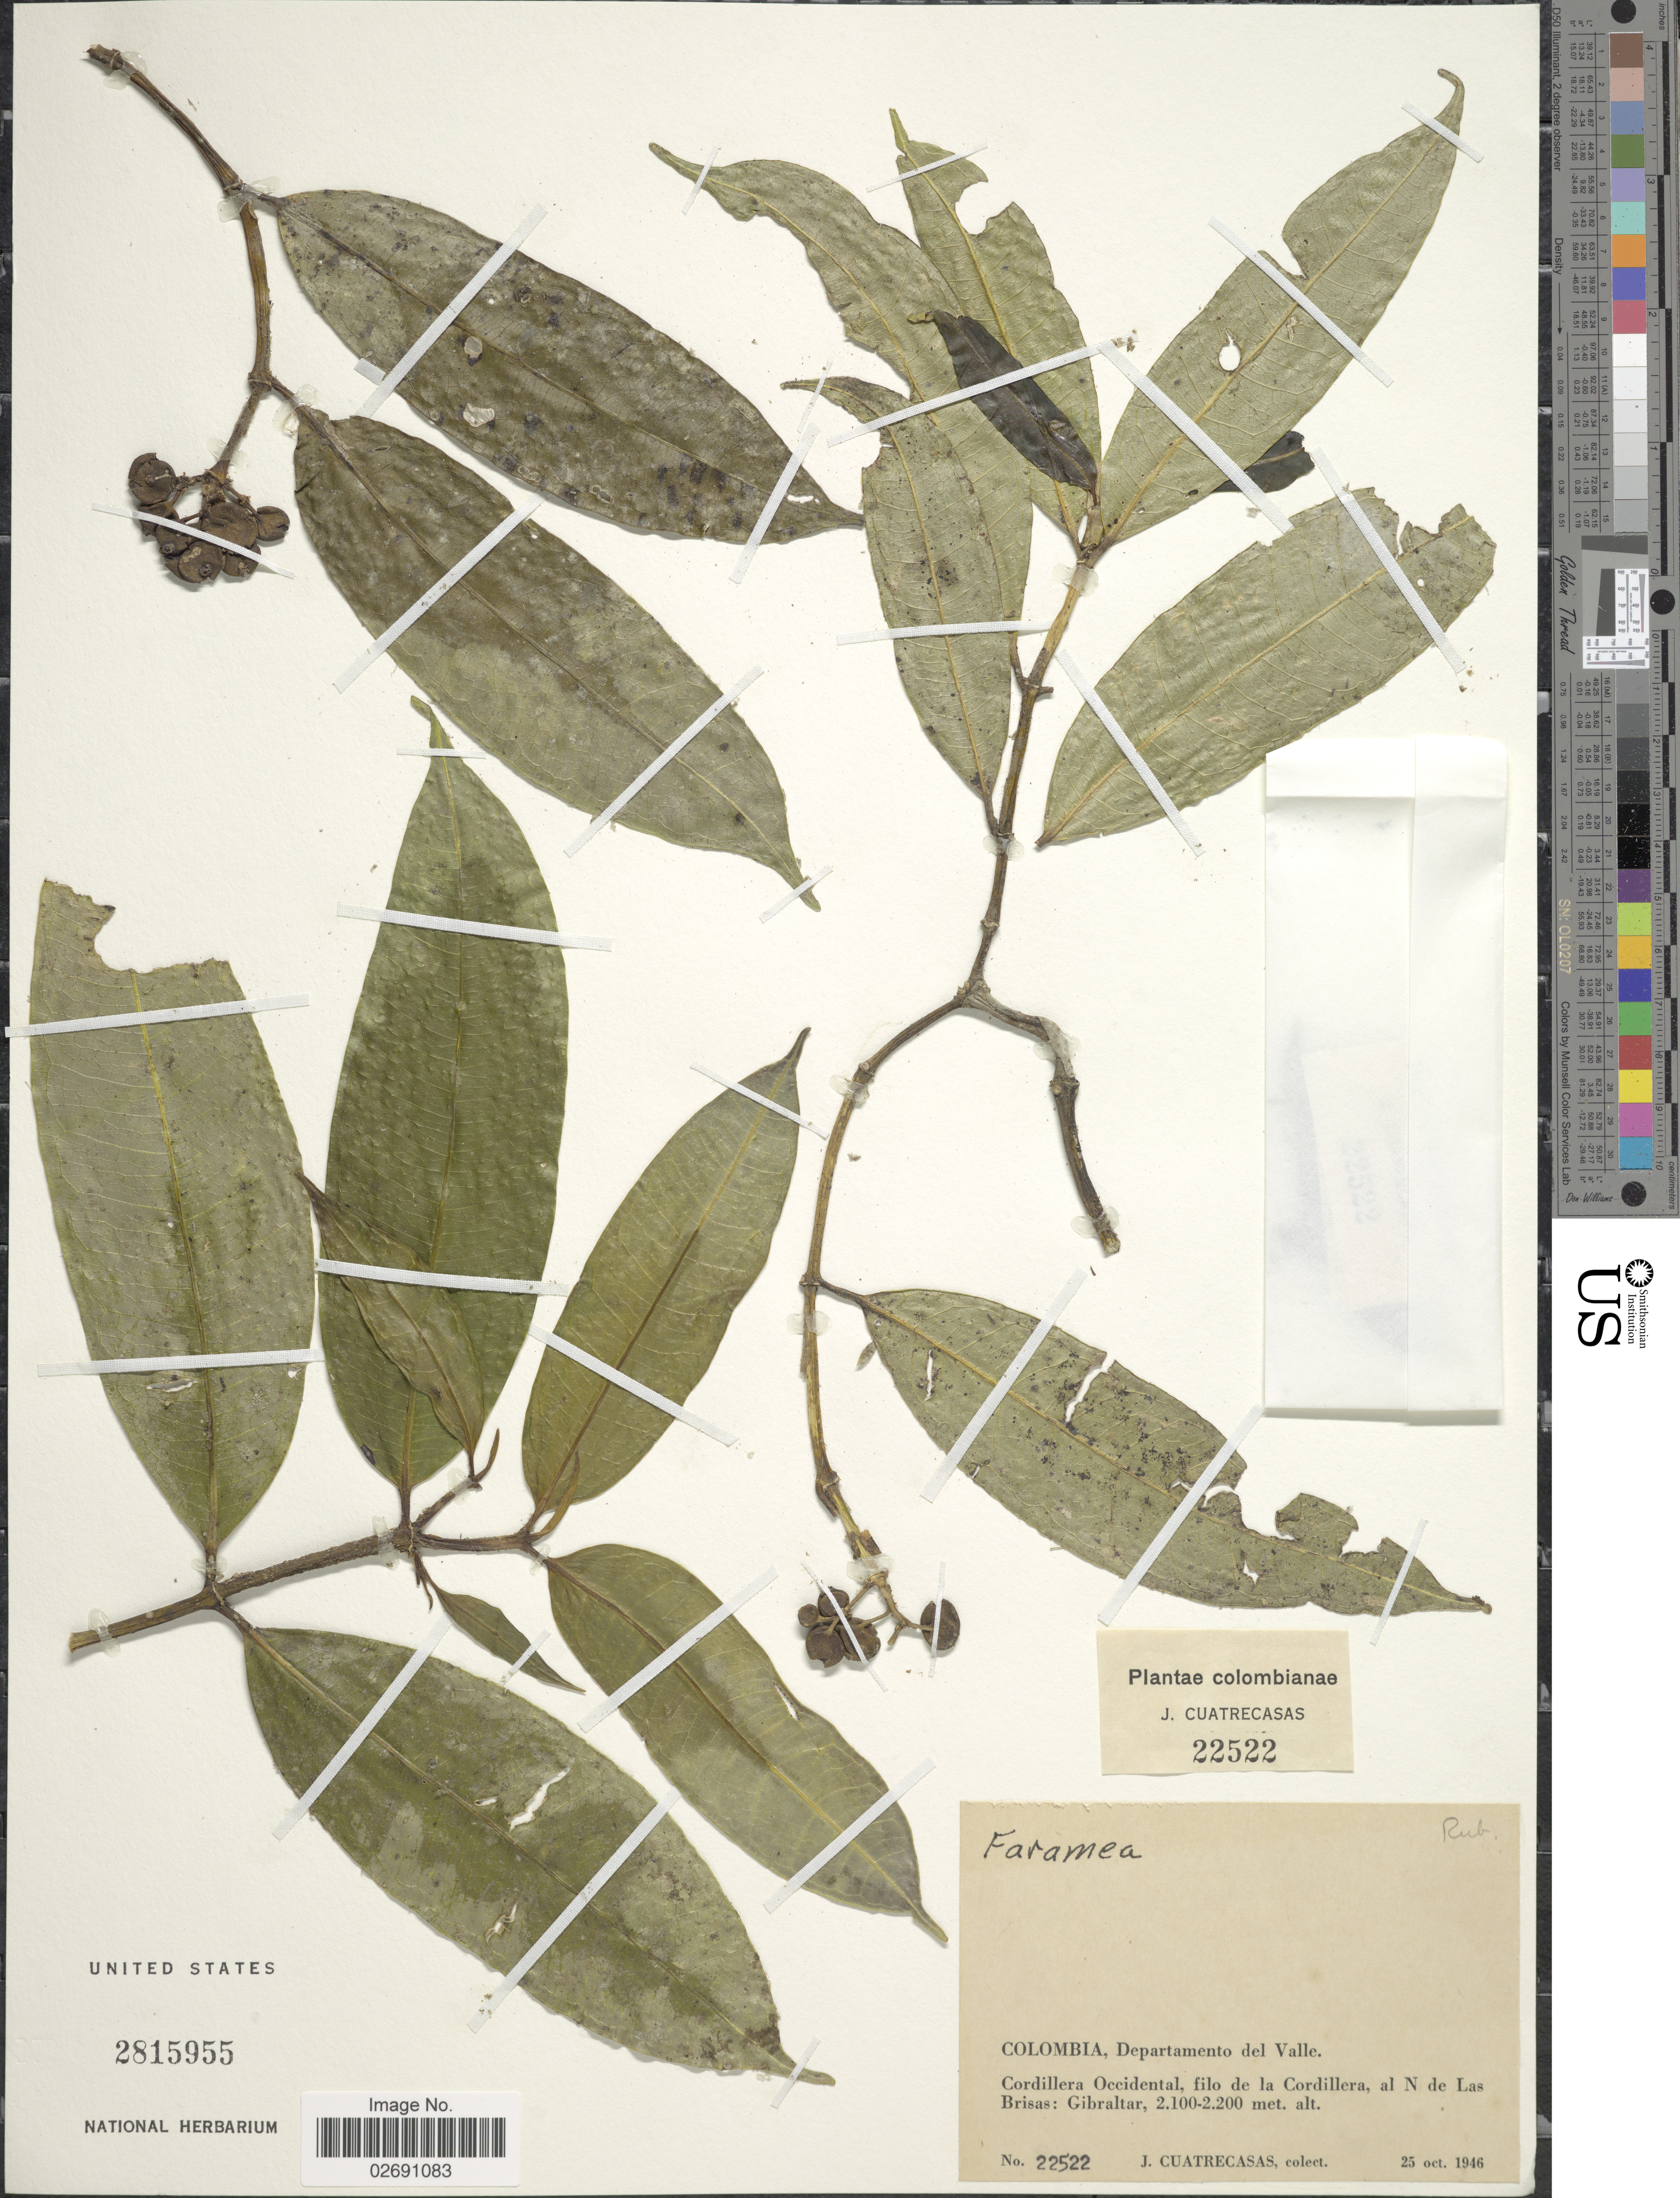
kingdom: Plantae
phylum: Tracheophyta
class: Magnoliopsida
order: Gentianales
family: Rubiaceae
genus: Faramea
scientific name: Faramea sp.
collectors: J. Cuatrecasas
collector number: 22522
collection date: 1946-10-25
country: Colombia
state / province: Valle del Cauca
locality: Departamento del Valle, Cordillera Occidental, filo de la Cordillera, al N de Las Brisas: Gibraltar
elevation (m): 2100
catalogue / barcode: US 2815955